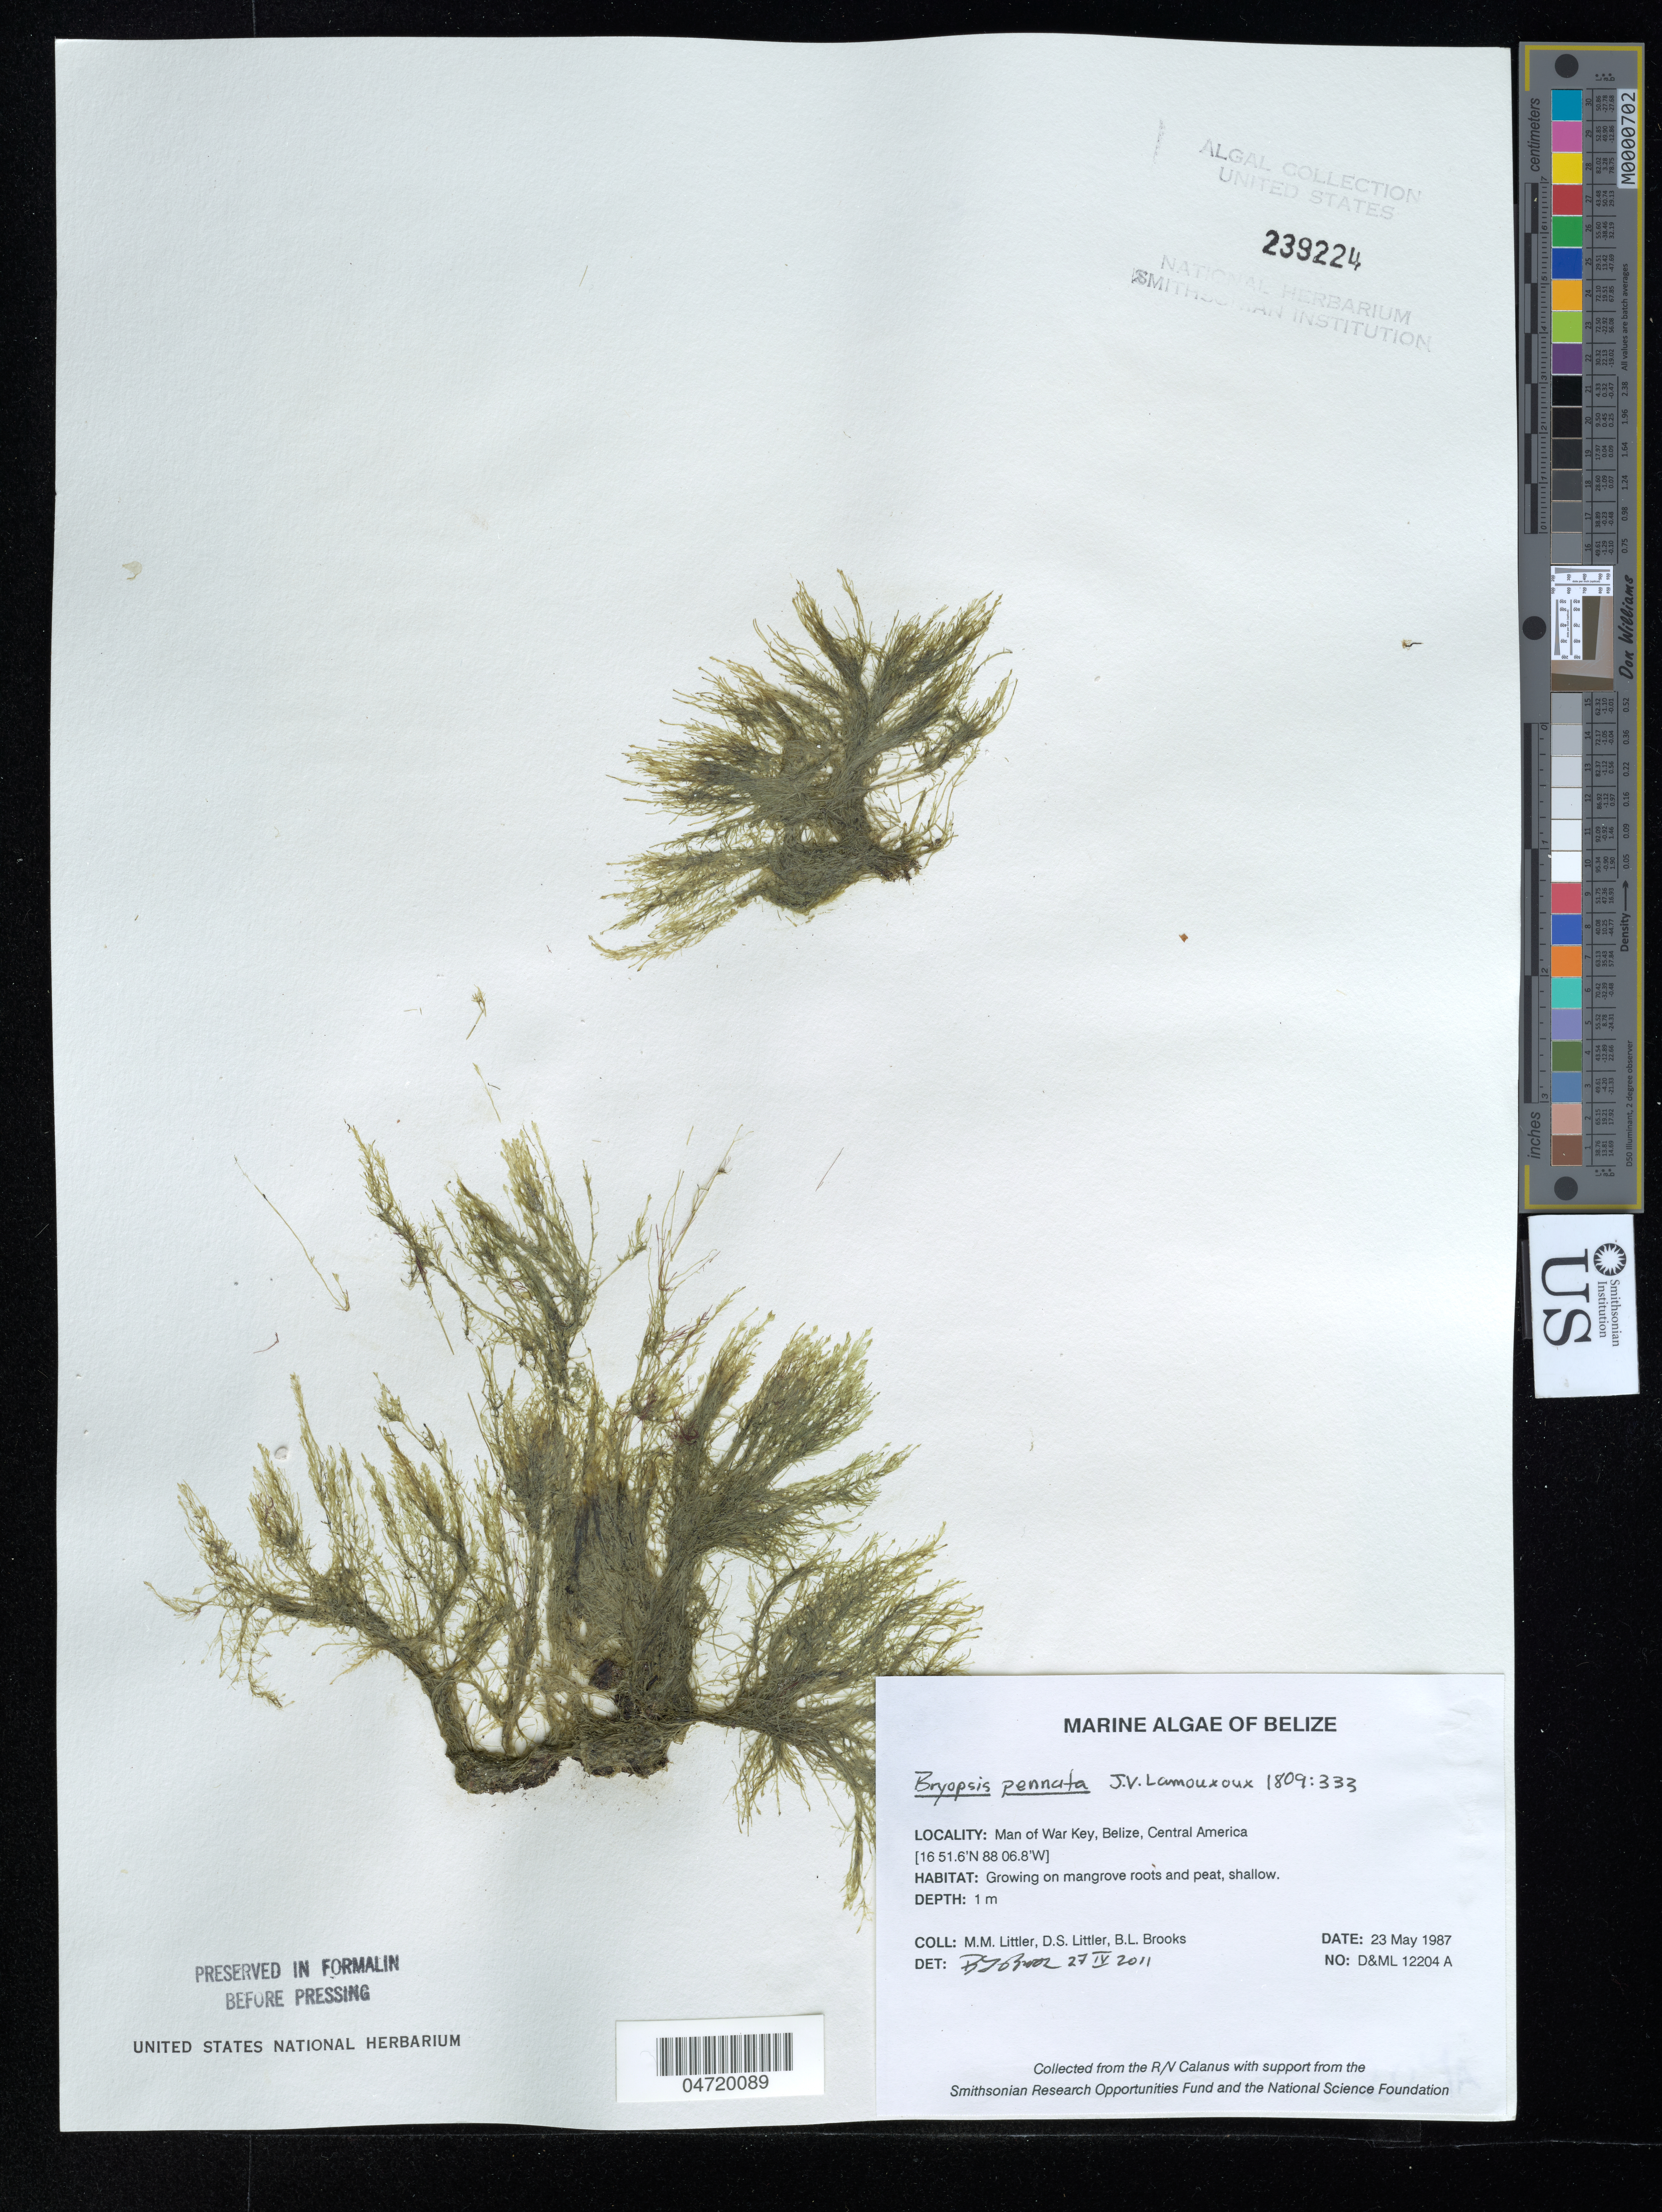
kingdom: Plantae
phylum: Chlorophyta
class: Ulvophyceae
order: Bryopsidales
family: Bryopsidaceae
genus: Bryopsis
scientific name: Bryopsis pennata var. secunda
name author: (Harv.) Collins & Herv.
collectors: M. M. Littler, D. S. Littler & B. Brooks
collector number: D&ML12204A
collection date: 1987-05-23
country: Belize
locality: Man of War Key.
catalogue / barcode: US 239224